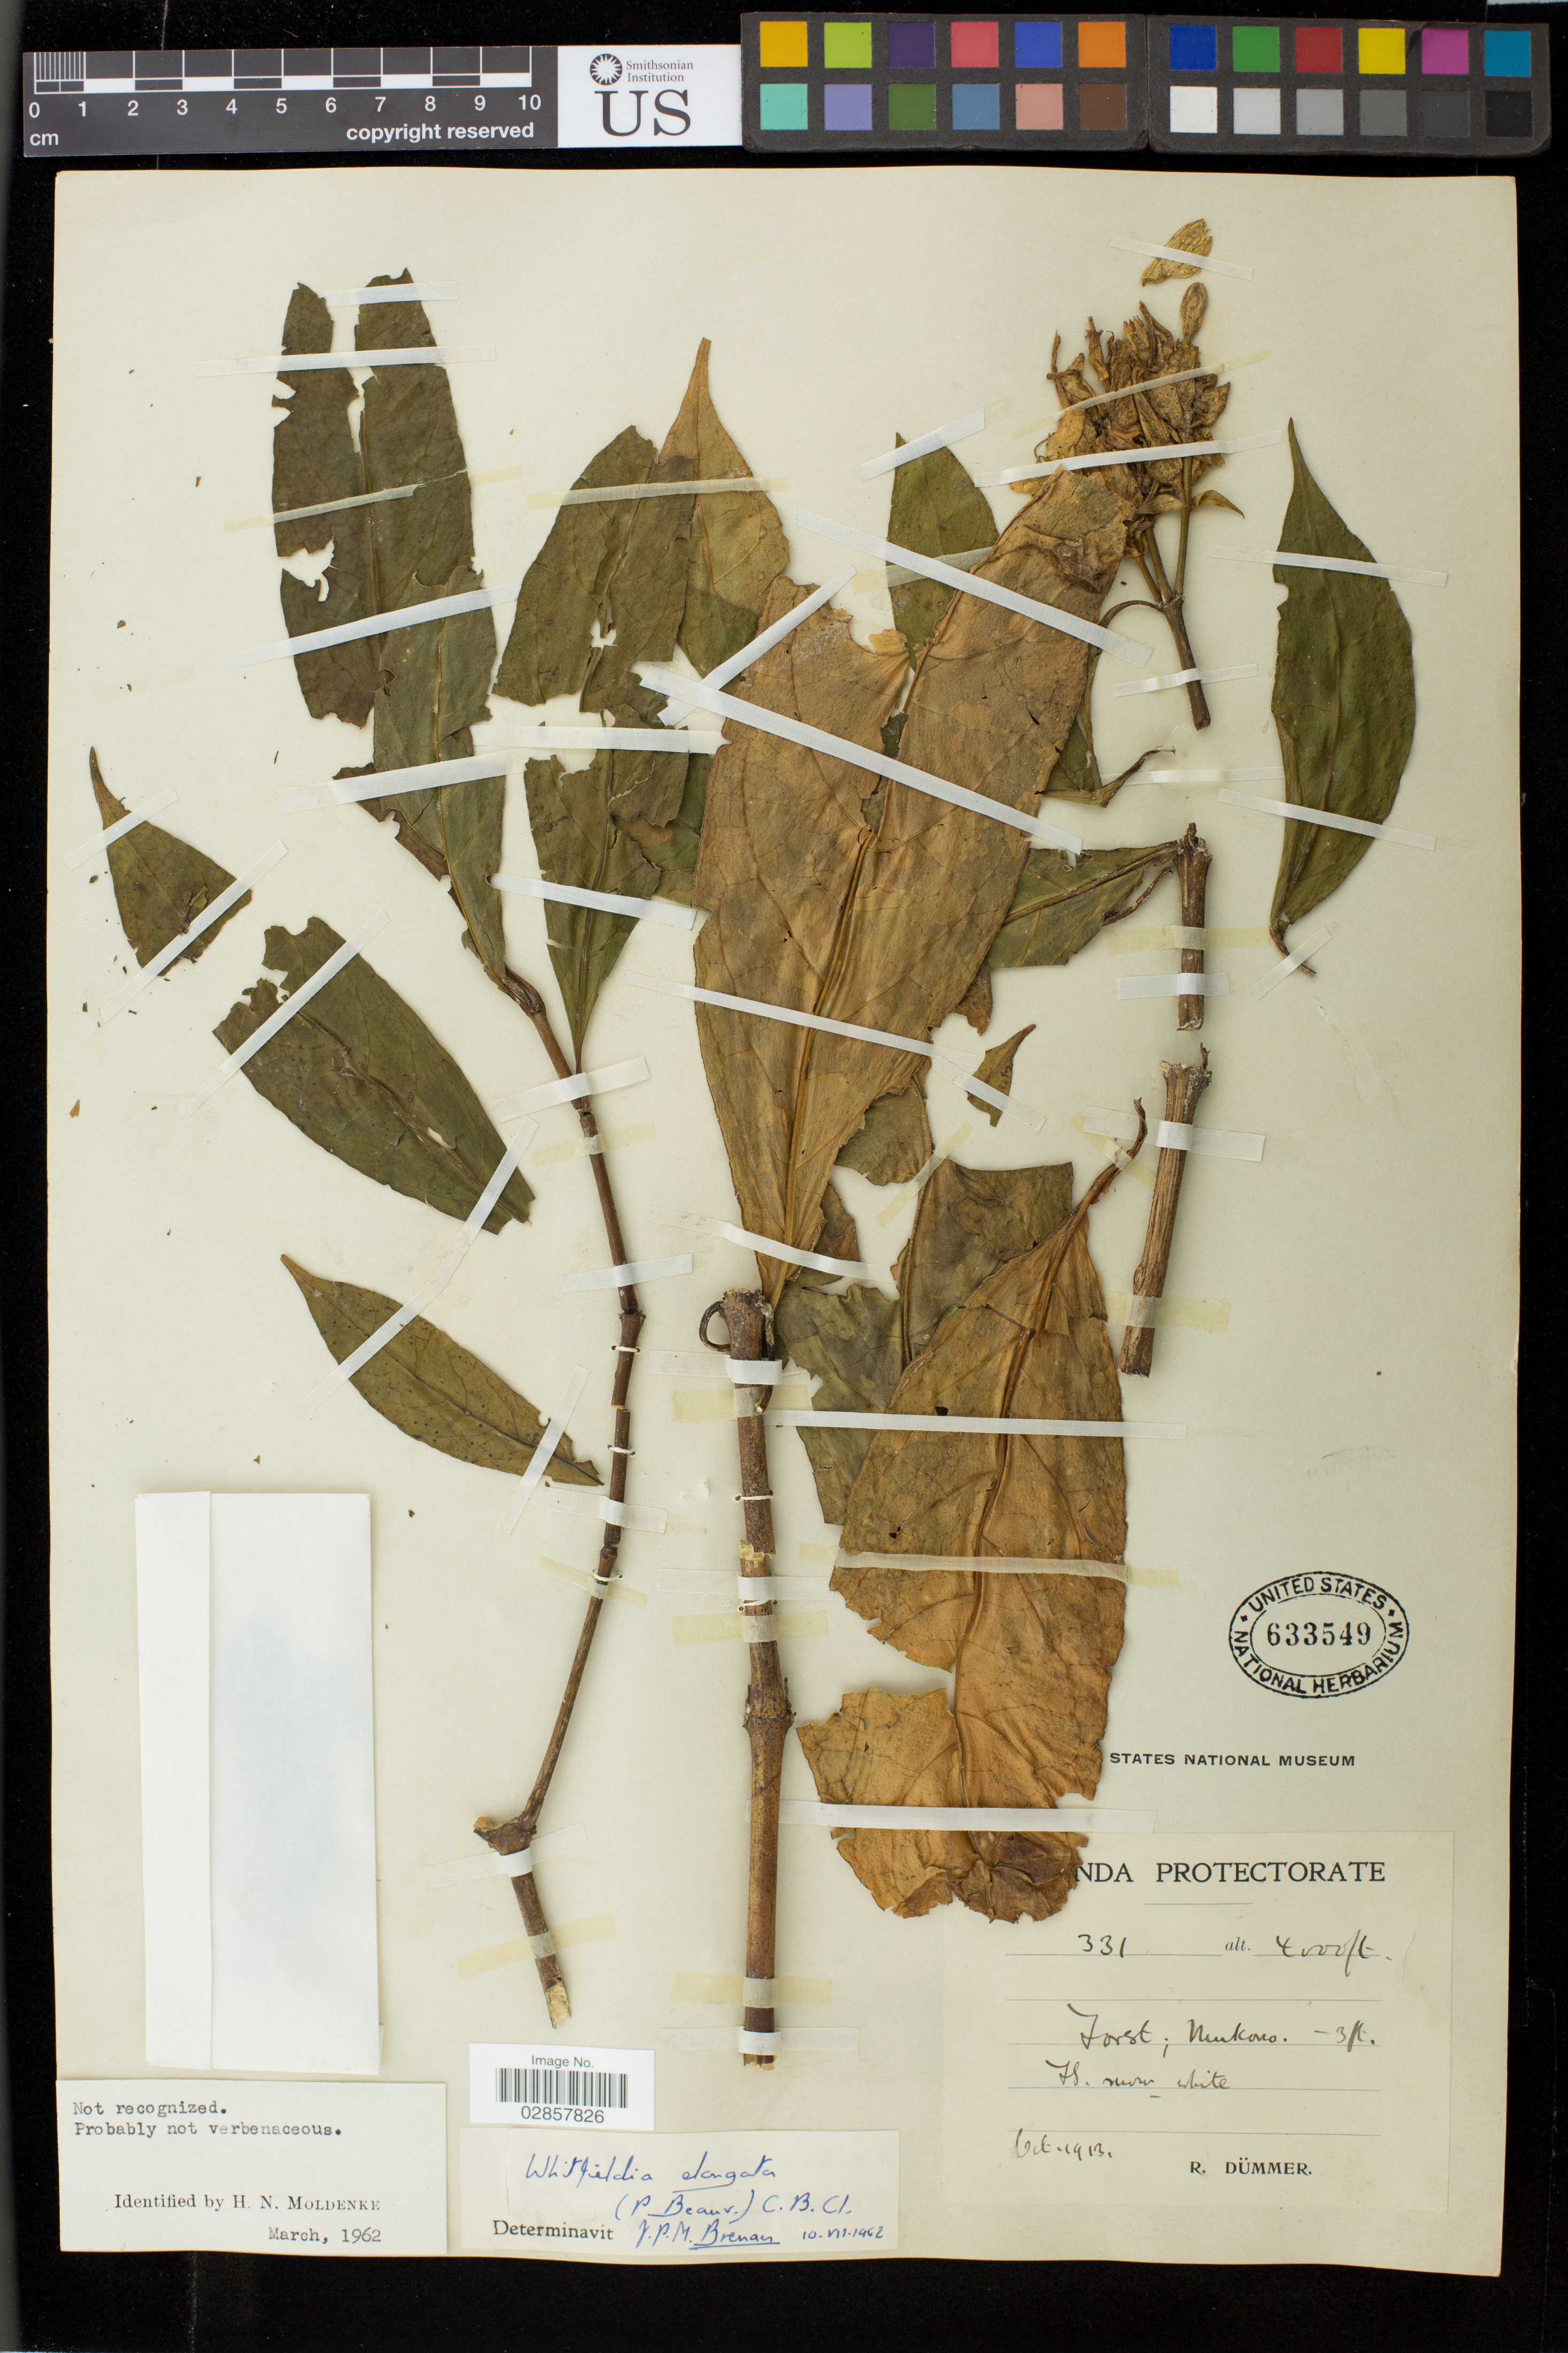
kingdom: Plantae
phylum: Tracheophyta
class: Magnoliopsida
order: Lamiales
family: Acanthaceae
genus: Whitfieldia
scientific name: Whitfieldia elongata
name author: (P. Beauv.) De Wild. & Durand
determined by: Brenan, John P. M.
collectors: R. Dümmer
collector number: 331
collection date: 1913-10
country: Uganda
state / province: Central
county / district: Mukono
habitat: forest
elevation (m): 1219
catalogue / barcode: US 633549